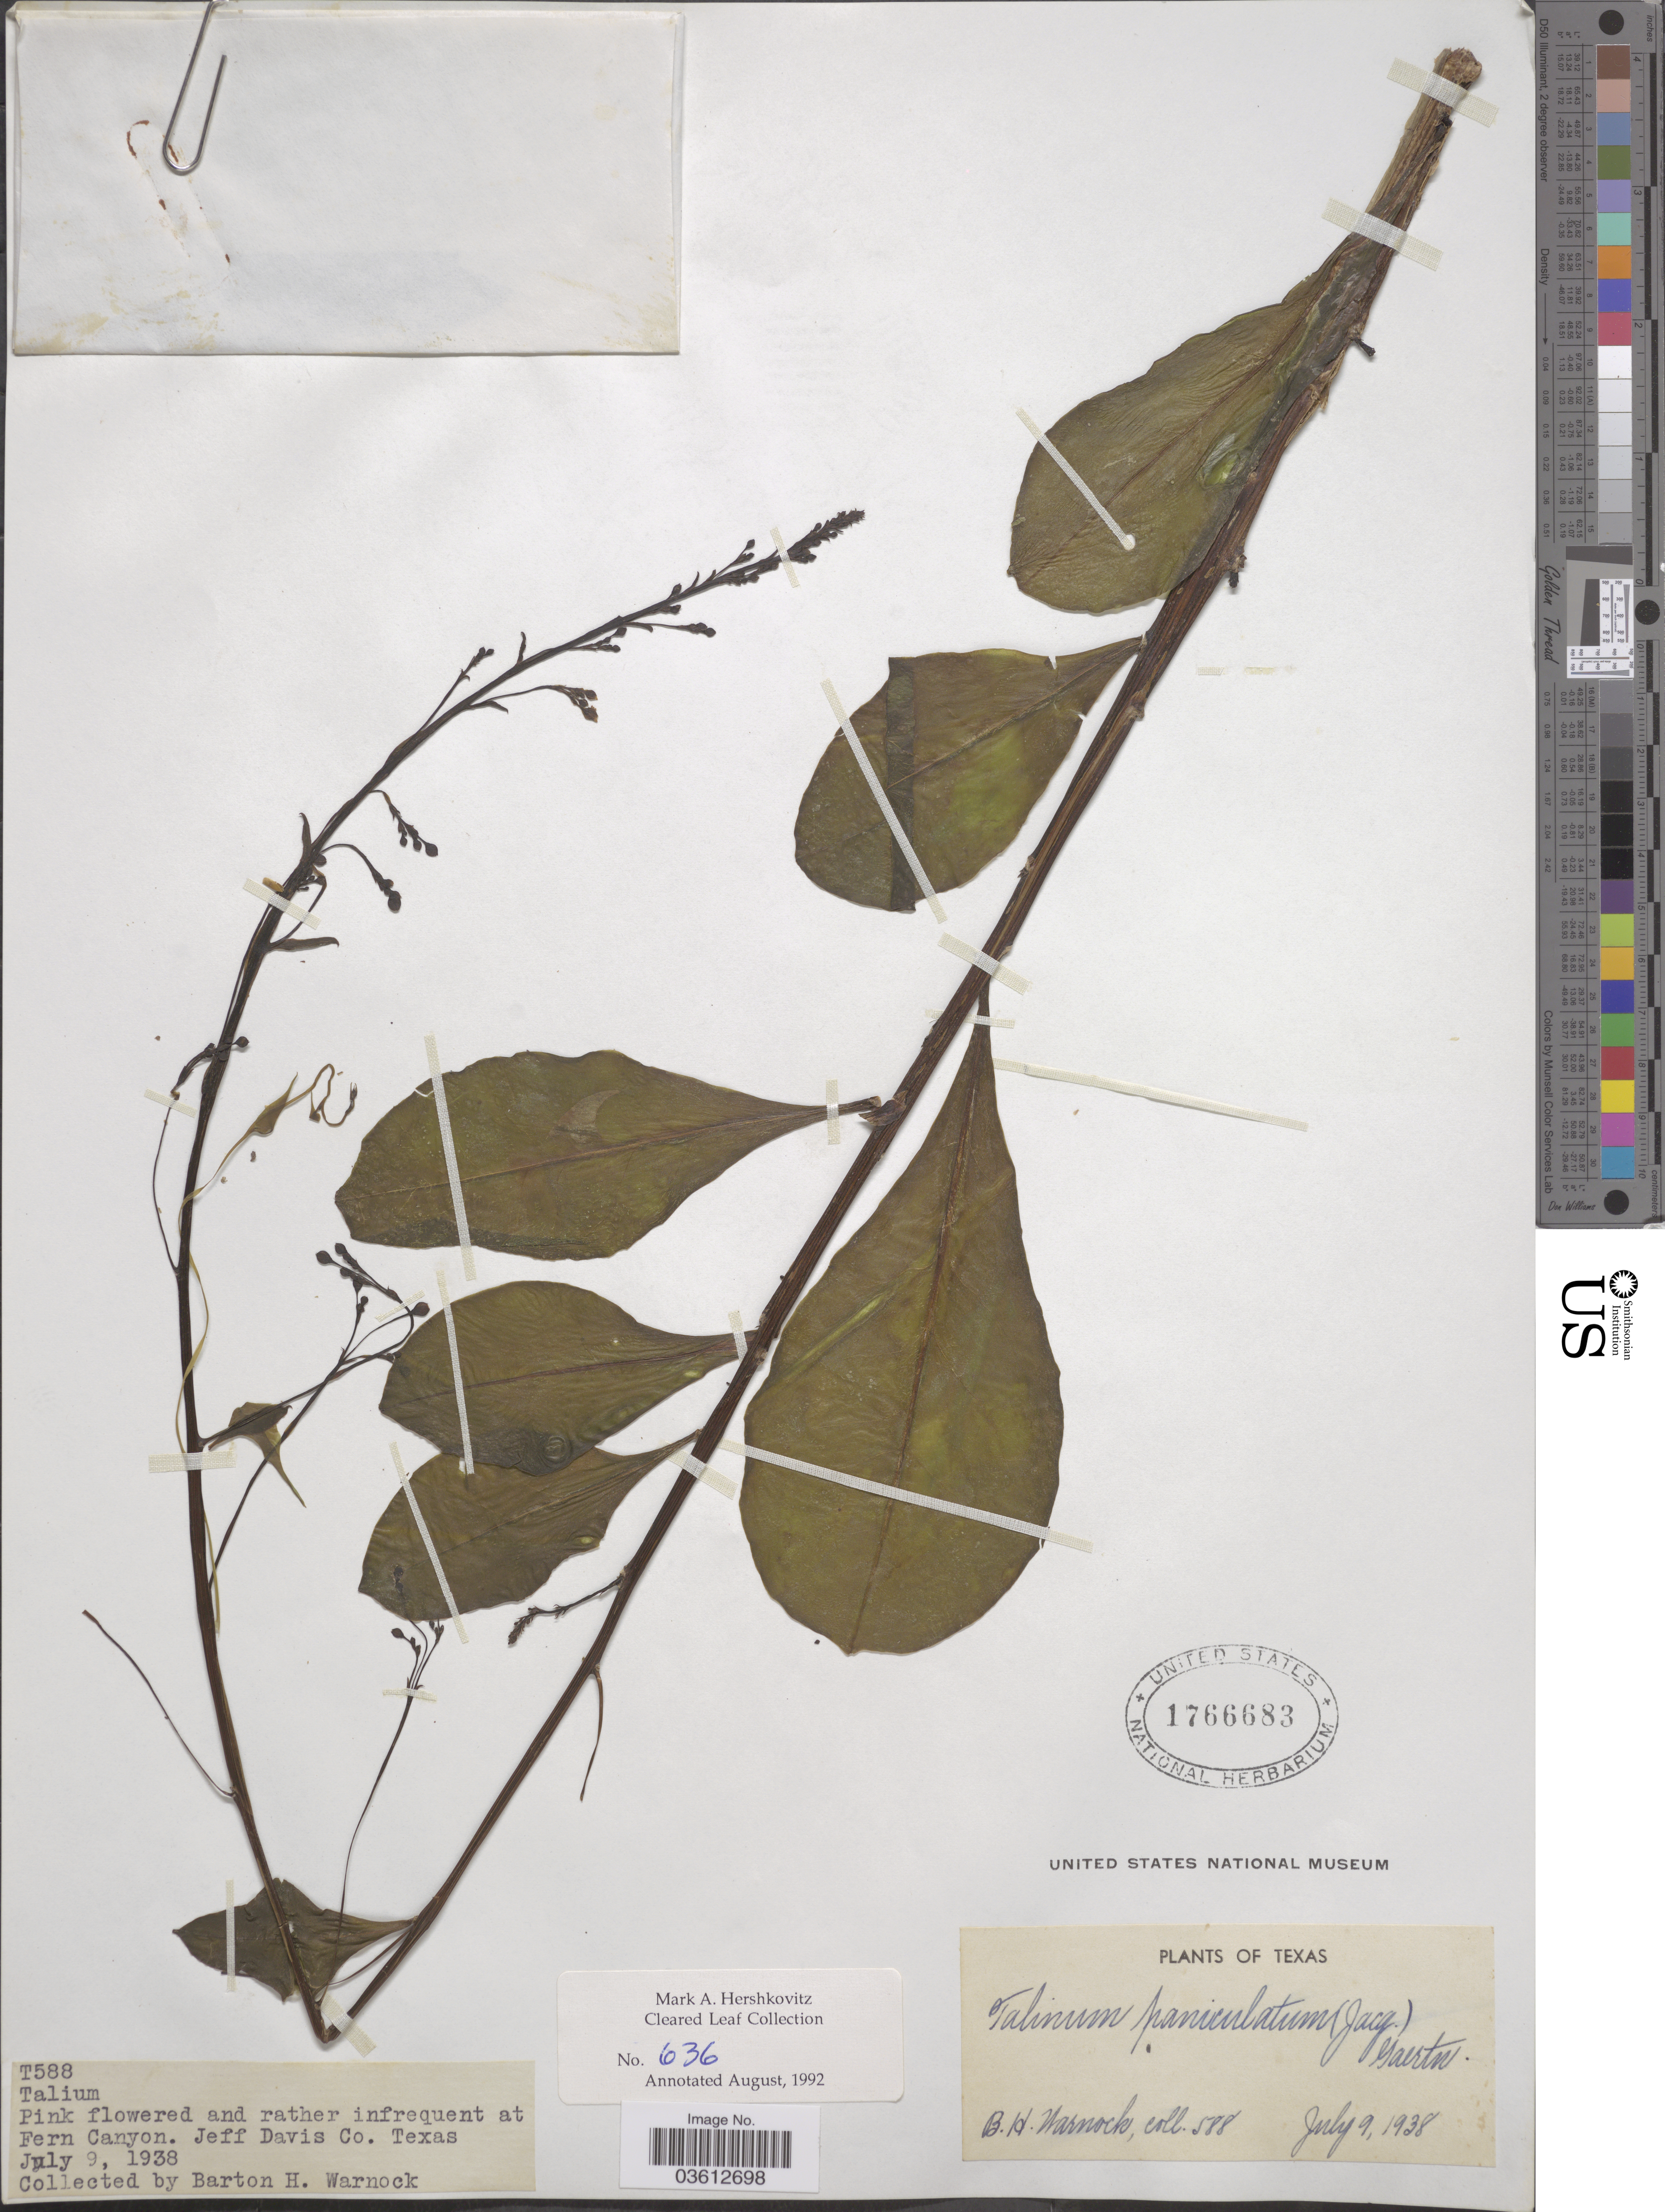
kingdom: Plantae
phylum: Tracheophyta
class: Magnoliopsida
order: Caryophyllales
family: Talinaceae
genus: Talinum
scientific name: Talinum paniculatum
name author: (Jacq.) Gaertn.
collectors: B. H. Warnock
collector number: T588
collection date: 1938-07-09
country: United States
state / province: Texas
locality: Fern Canyon. Jeff Davis Co.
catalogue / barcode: US 1766683